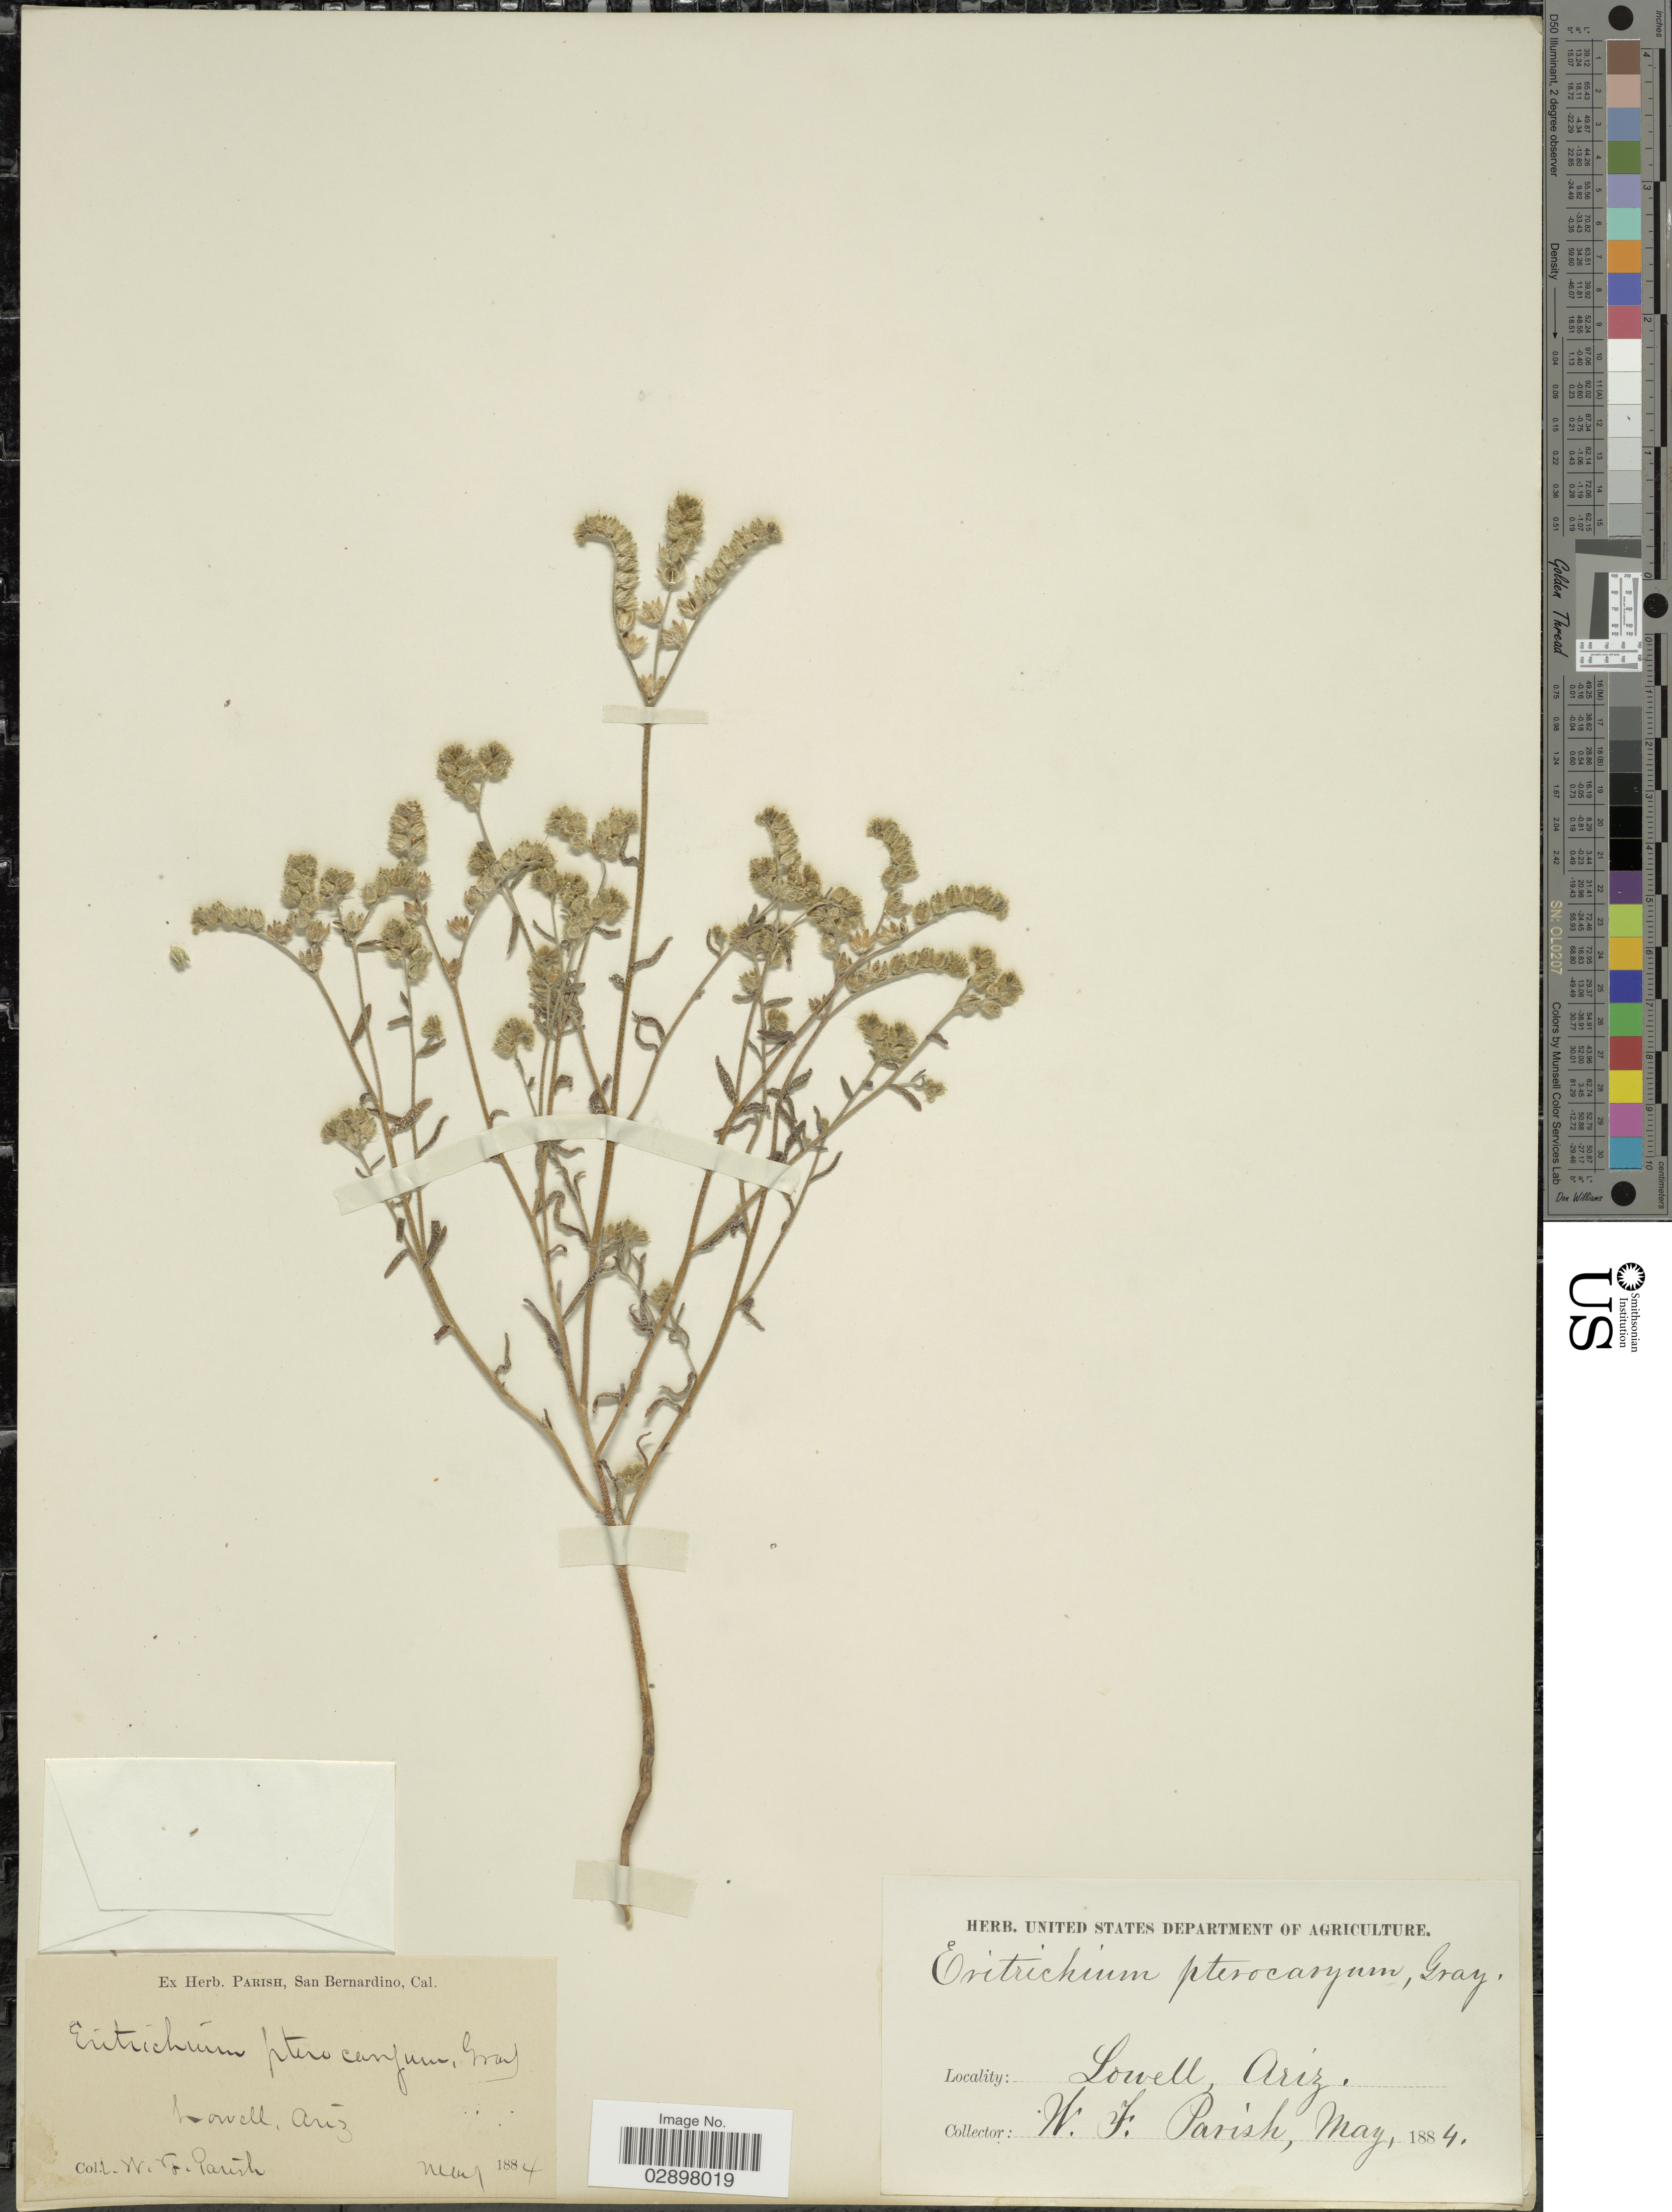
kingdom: Plantae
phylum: Tracheophyta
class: Magnoliopsida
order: Boraginales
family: Boraginaceae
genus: Cryptantha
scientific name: Cryptantha pterocarya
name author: (Torr.) Greene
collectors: W. F. Parish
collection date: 1884-05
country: United States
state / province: Arizona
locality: Lowell.